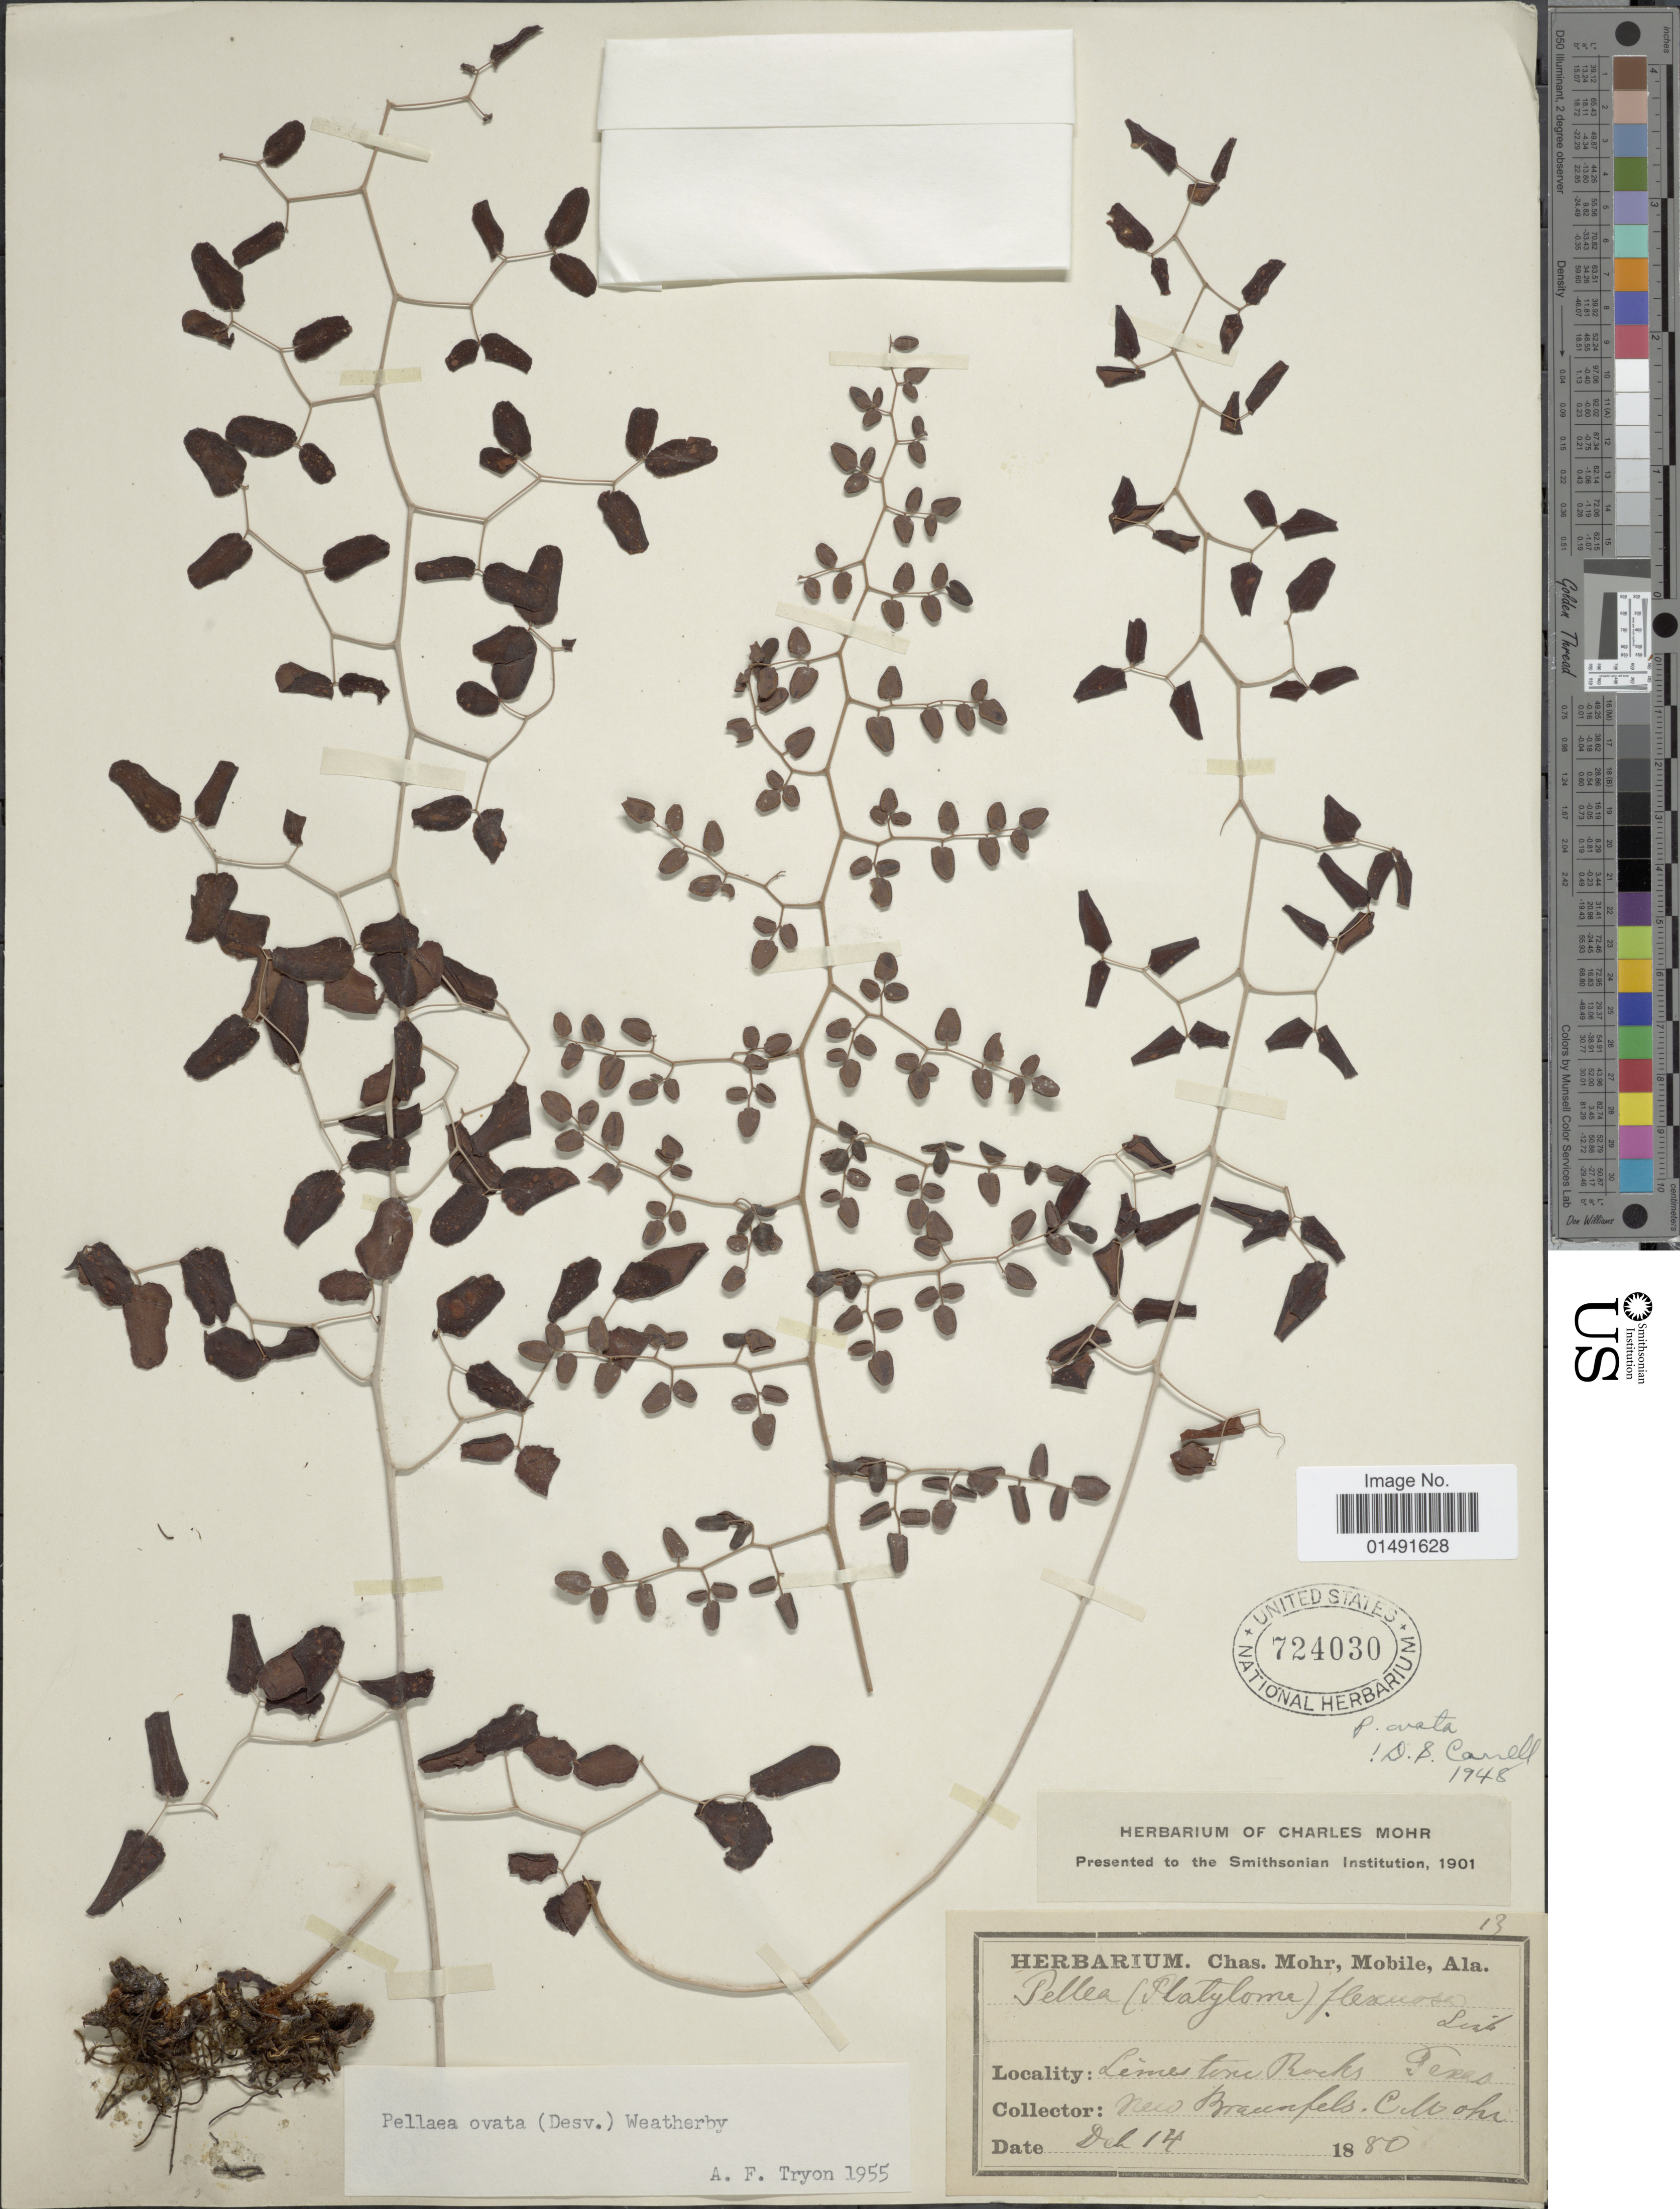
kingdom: Plantae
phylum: Tracheophyta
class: Polypodiopsida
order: Polypodiales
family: Pteridaceae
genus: Pellaea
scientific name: Pellaea ovata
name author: (Desv.) Weath.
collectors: ex herb. Charles Mohr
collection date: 1880-12-14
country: United States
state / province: Texas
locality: Limestone Rocks, New Braunfels.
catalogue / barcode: US 724030